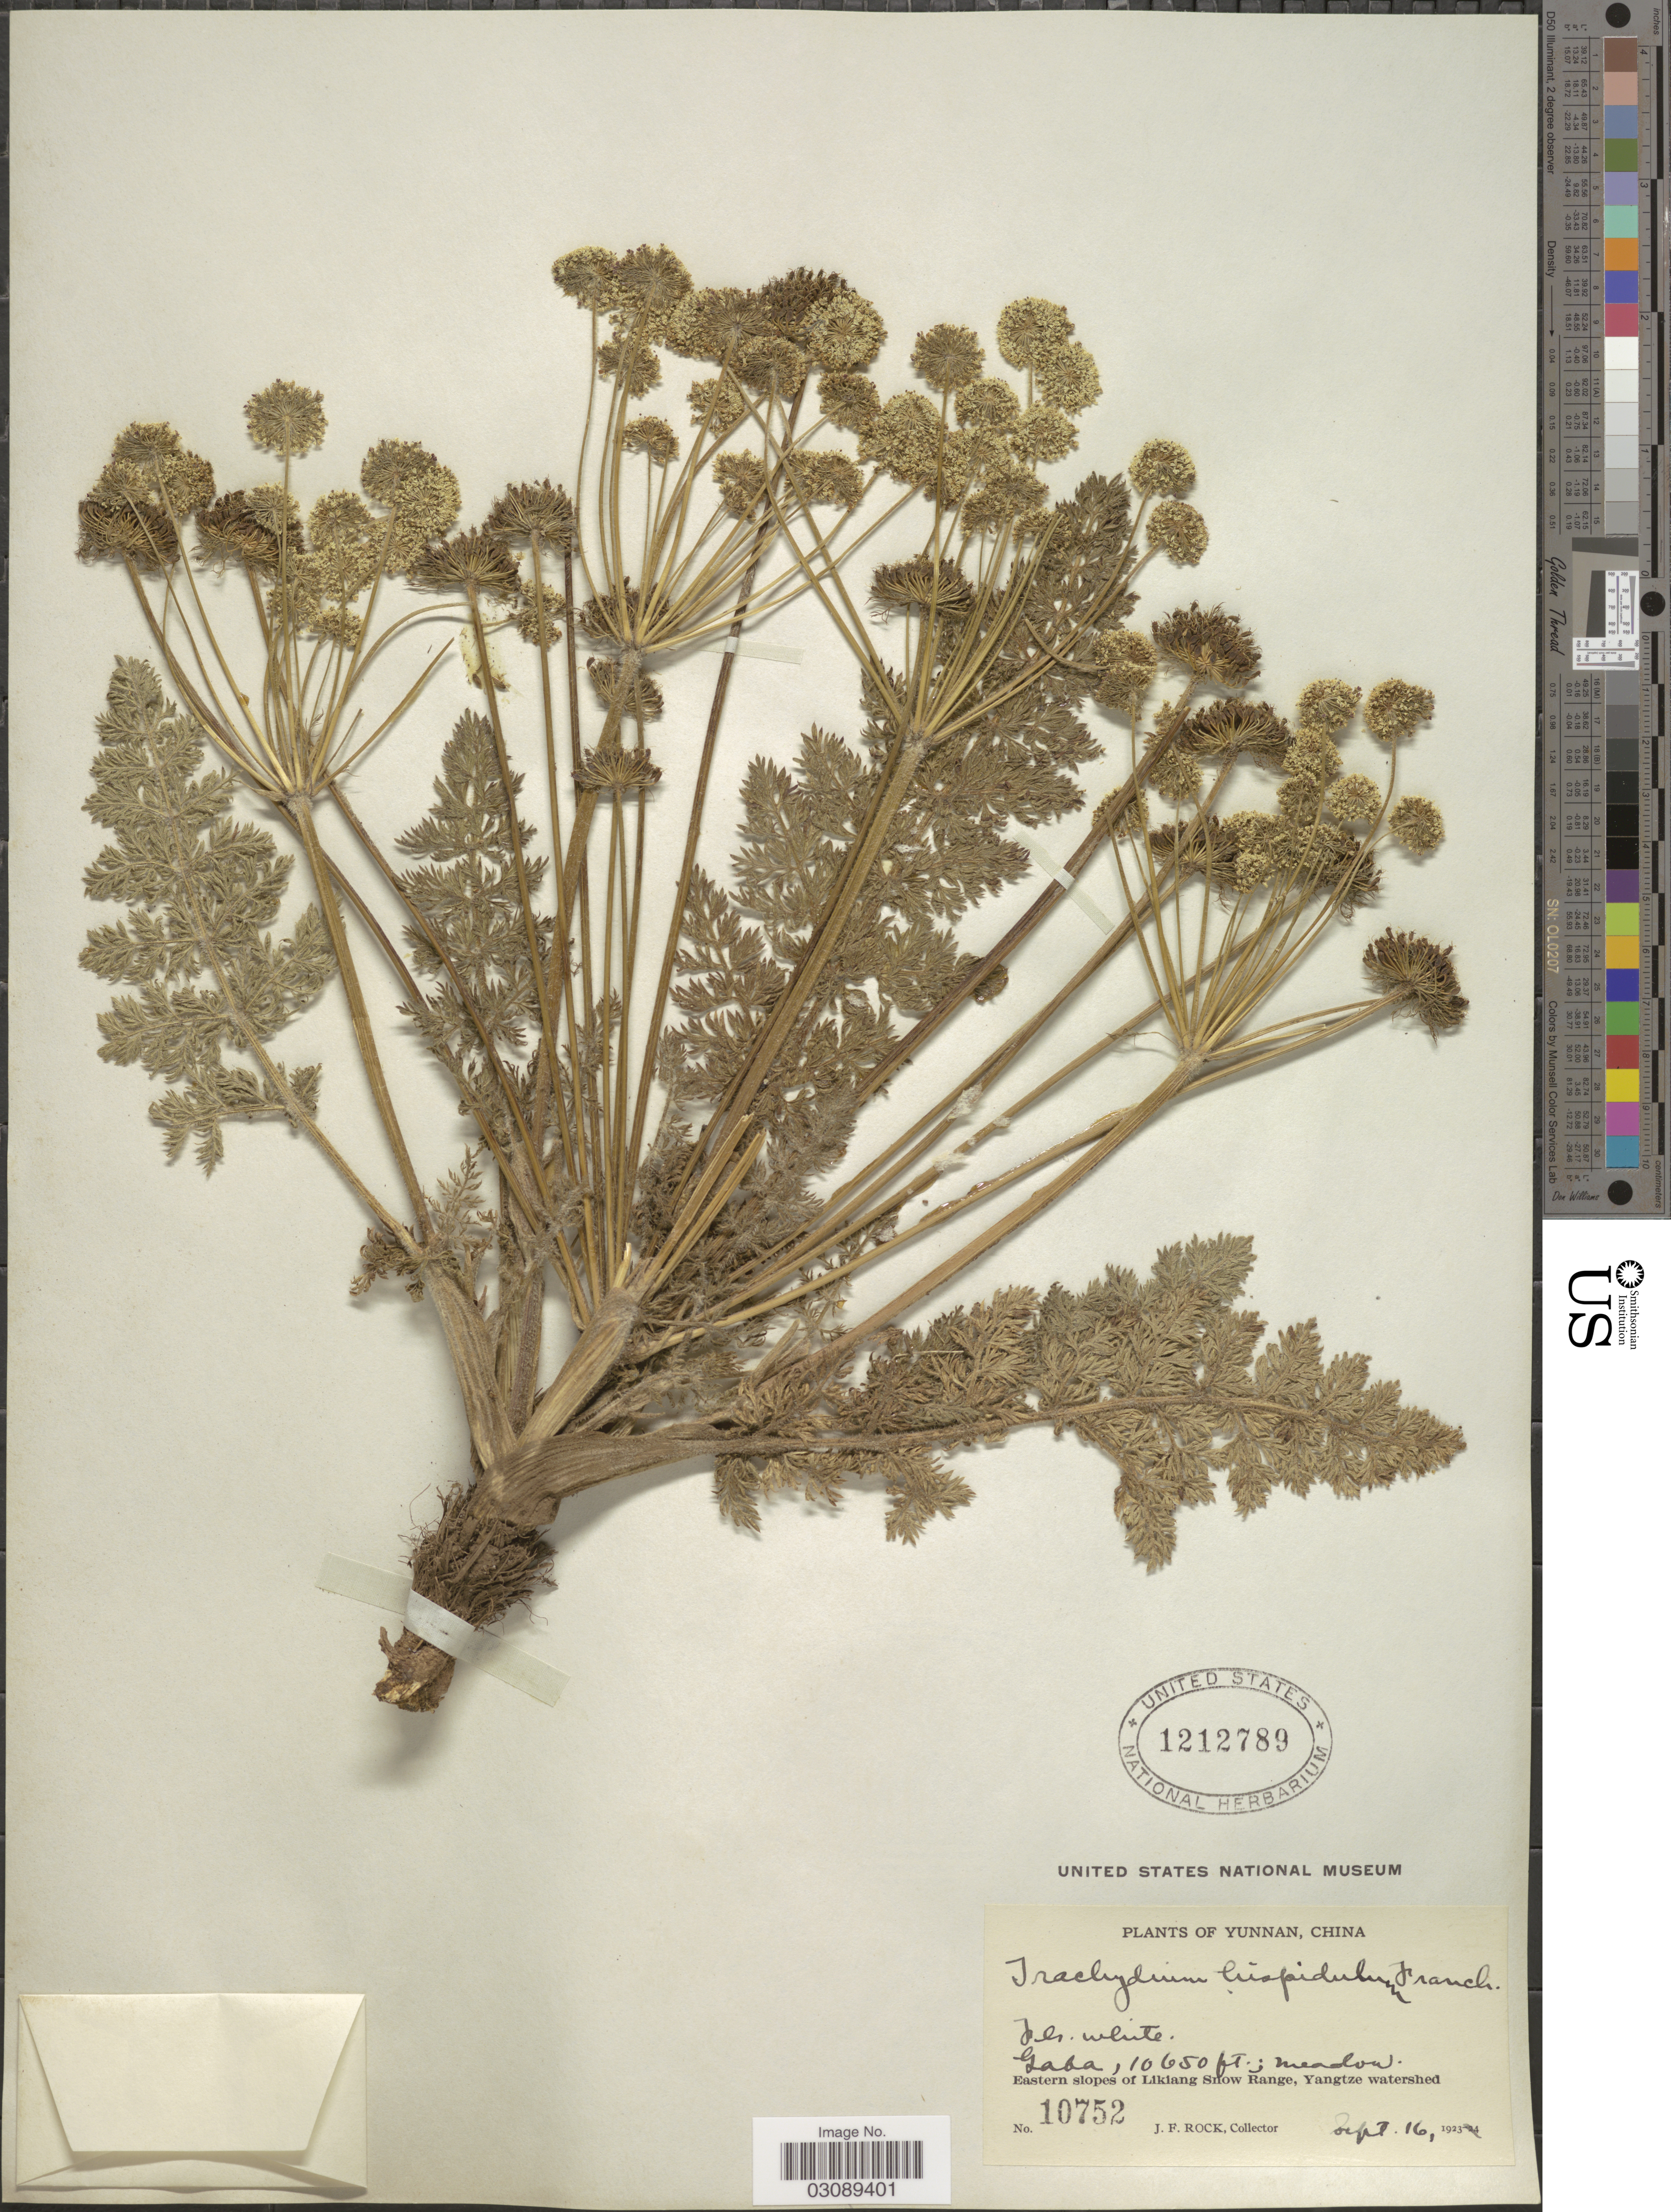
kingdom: Plantae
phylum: Tracheophyta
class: Magnoliopsida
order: Apiales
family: Apiaceae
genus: Ligusticopsis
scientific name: Ligusticopsis hispida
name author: (H. Wolff) Lavrova & Kljuykov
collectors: J. Rock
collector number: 10752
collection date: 1923-09-16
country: China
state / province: Yunnan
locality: Gaba. Eastern slopes of Likiang Snow Range, Yangtze watershed.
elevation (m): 3246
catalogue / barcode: US 1212789